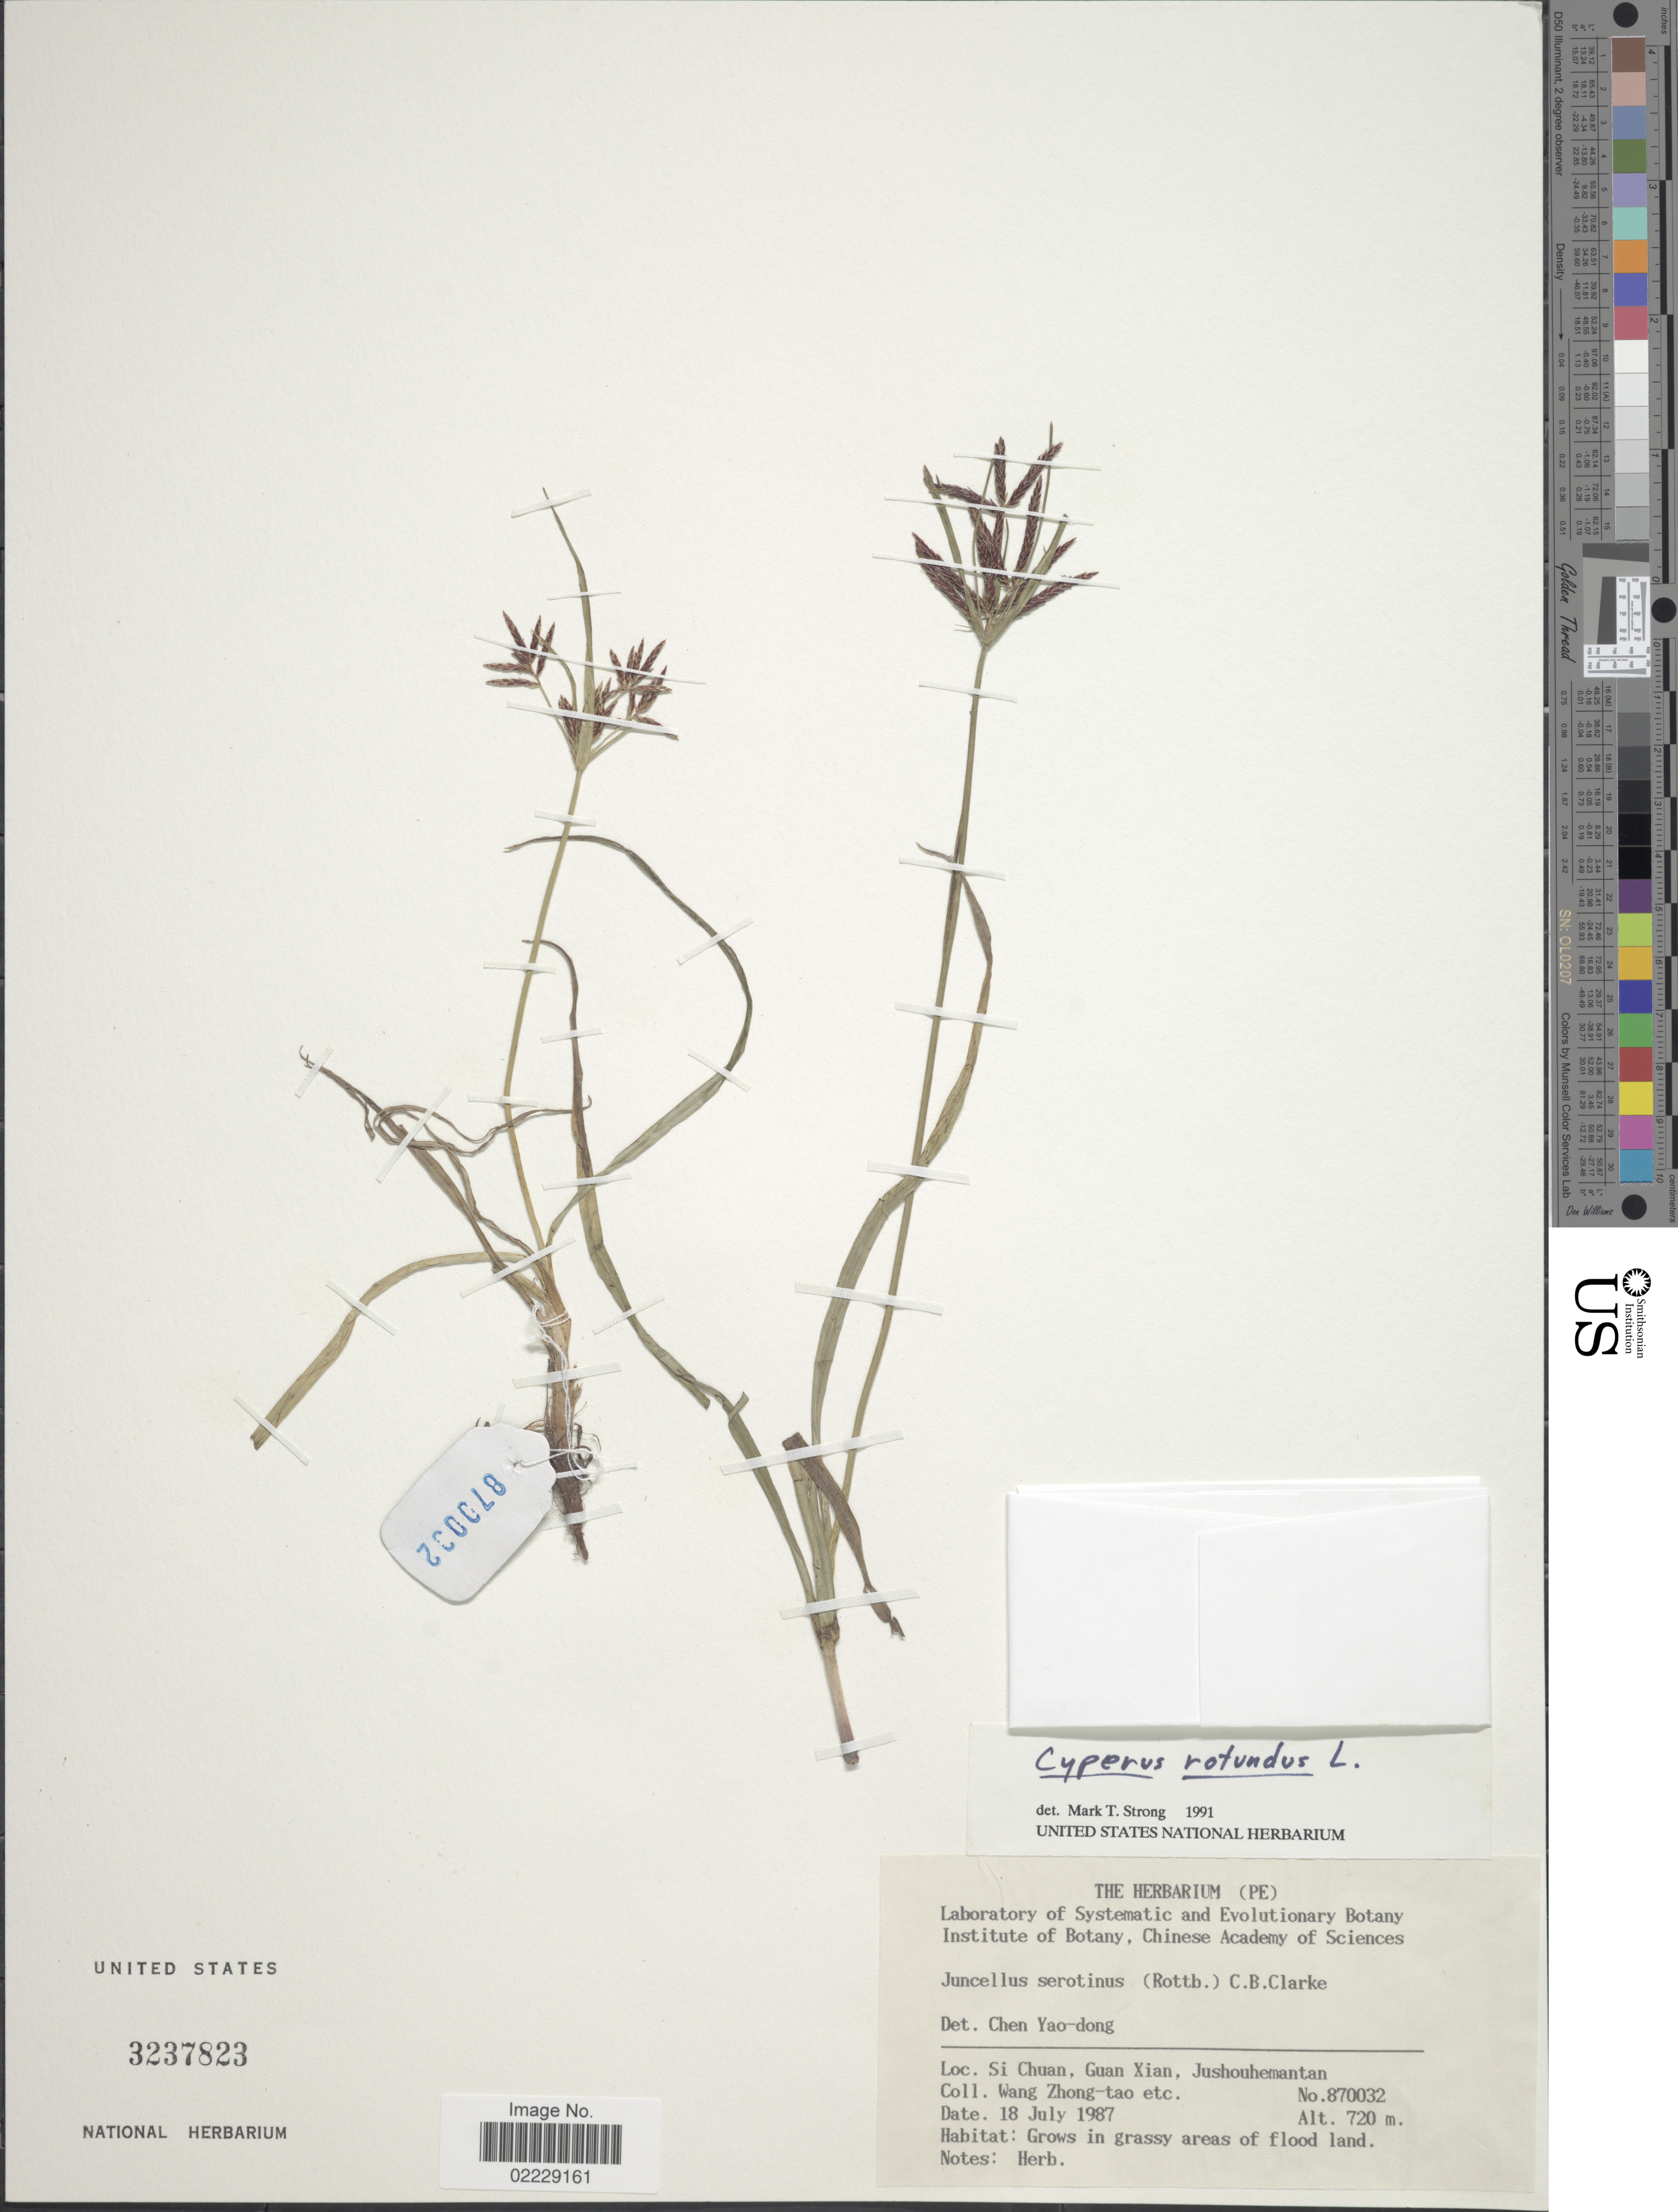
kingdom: Plantae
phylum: Tracheophyta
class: Liliopsida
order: Poales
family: Cyperaceae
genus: Cyperus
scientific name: Cyperus rotundus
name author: L.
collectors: W. Zhong-Tao & et al.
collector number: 870032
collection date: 1987-07-18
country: China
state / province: Sichuan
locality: Si Chuan, Guan Xian, Jushouhemantan.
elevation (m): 720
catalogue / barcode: US 3237823